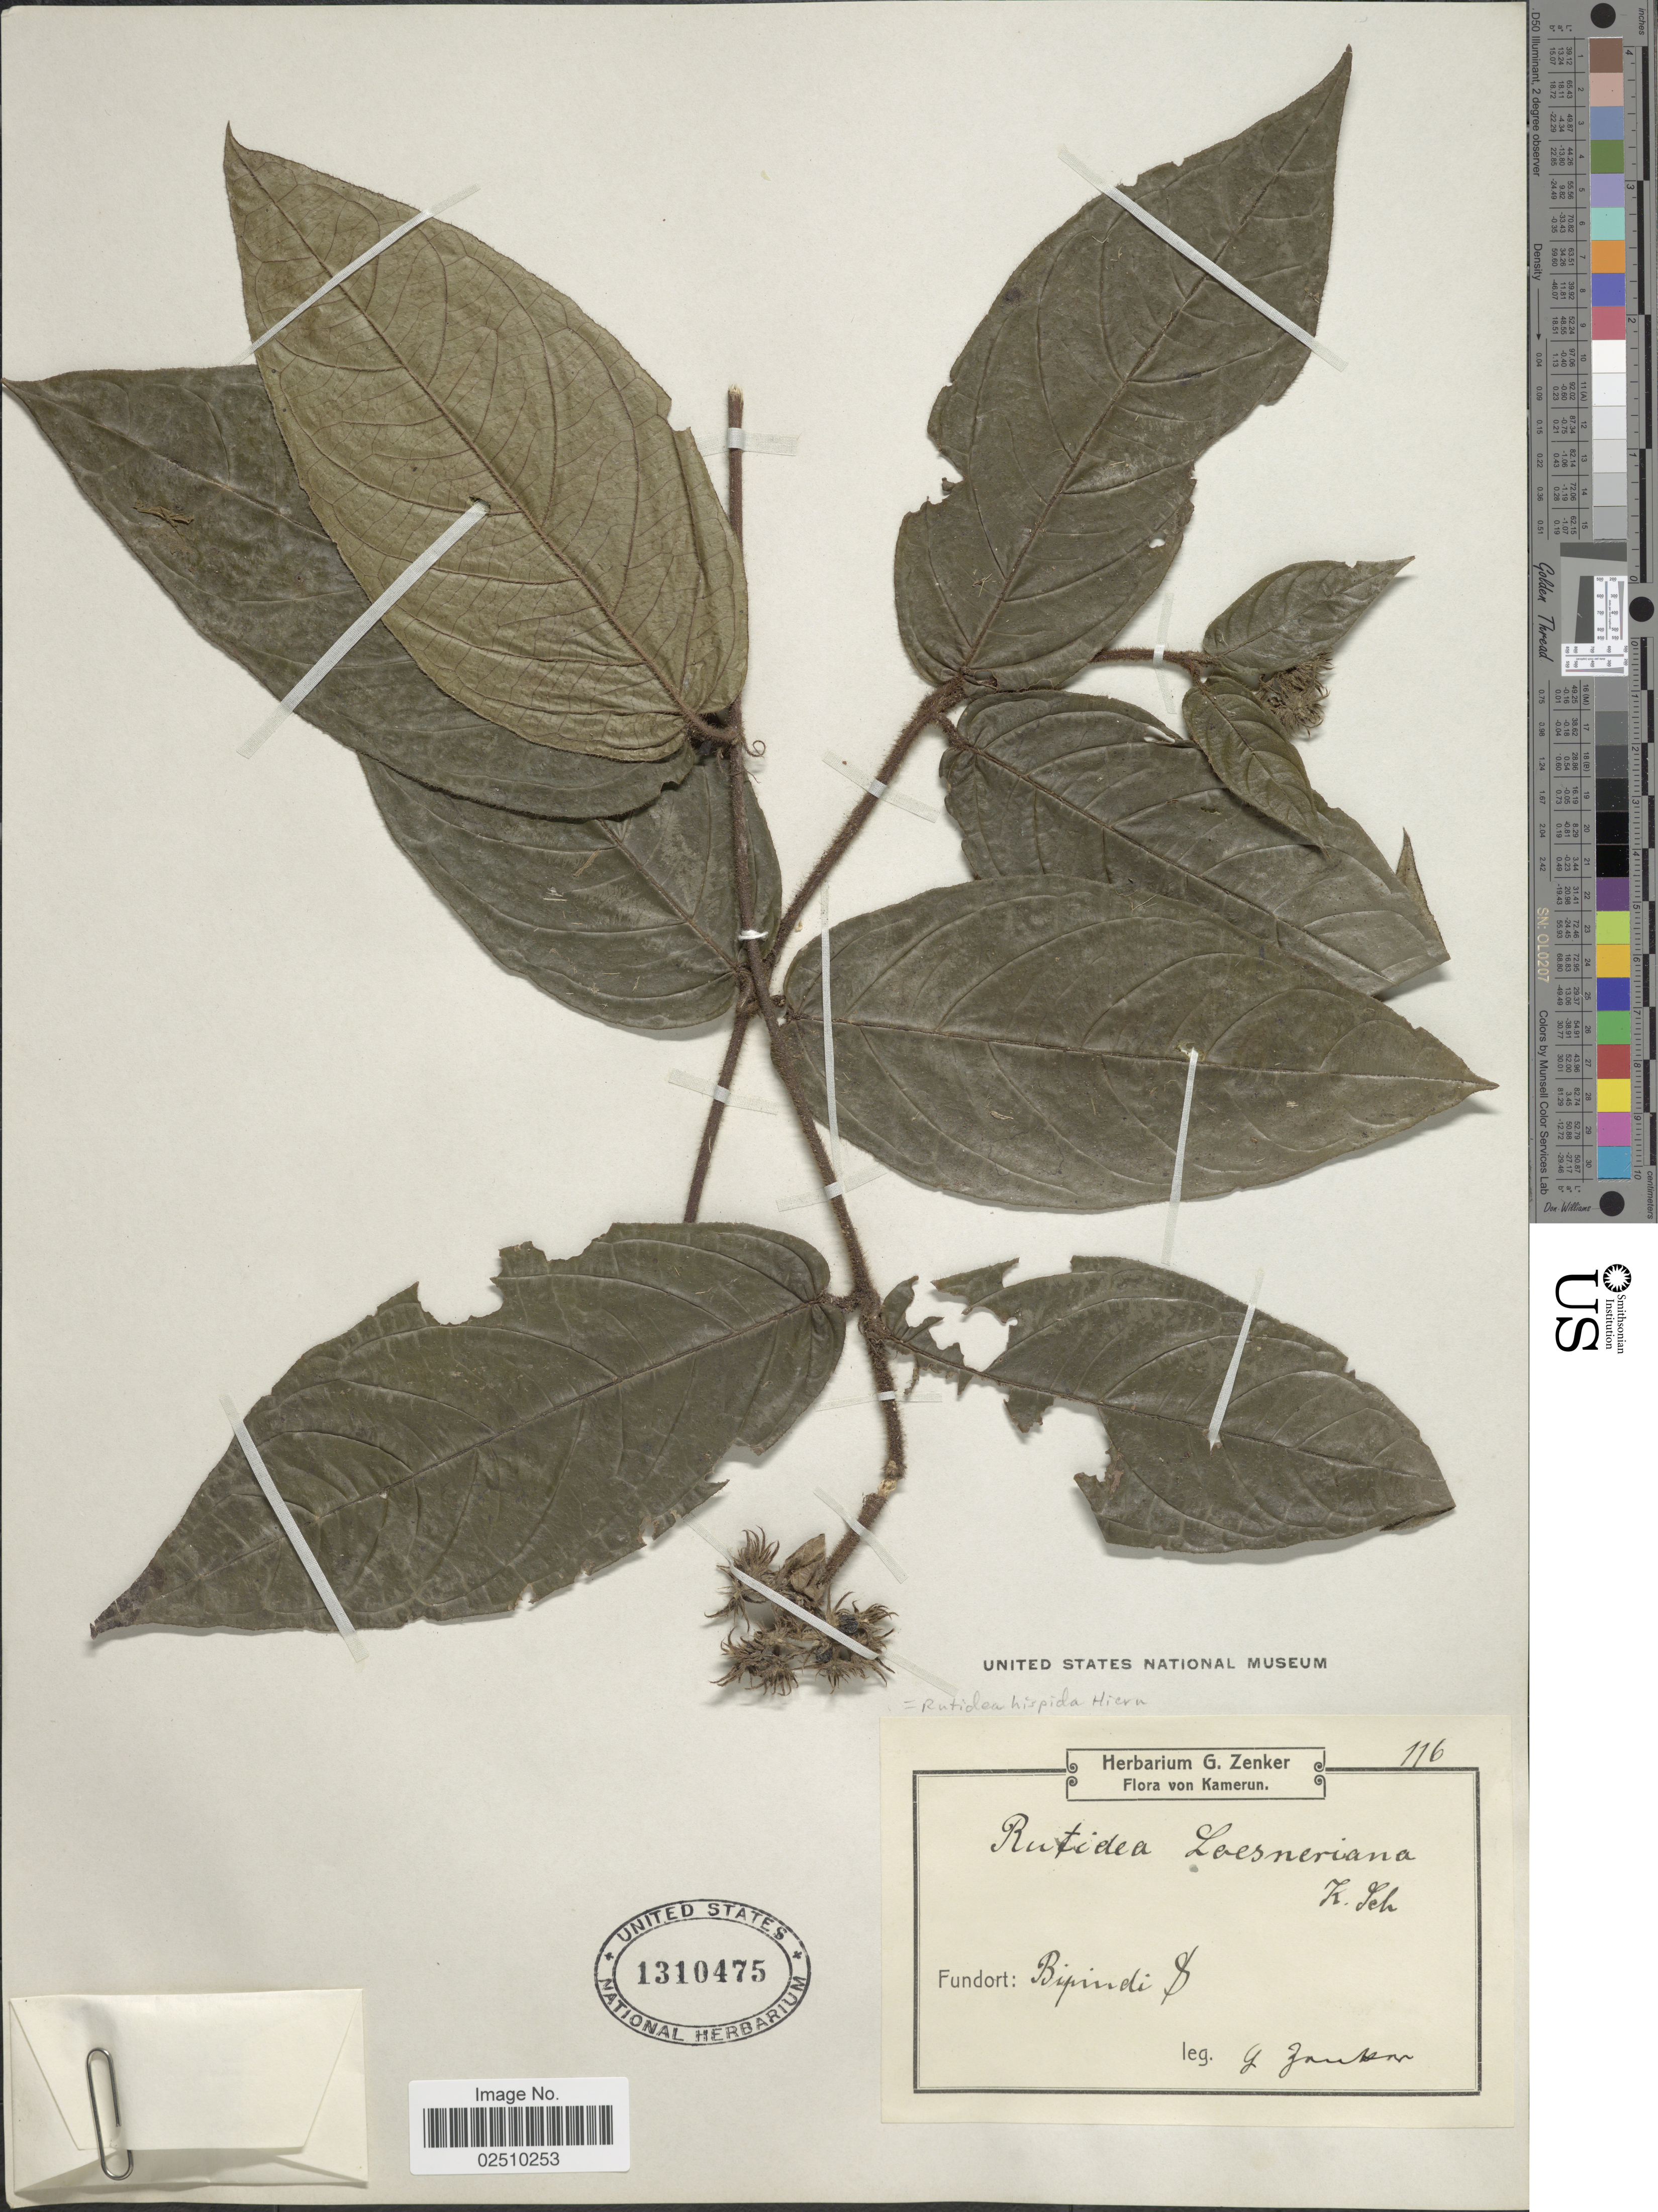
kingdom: Plantae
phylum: Tracheophyta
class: Magnoliopsida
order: Gentianales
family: Rubiaceae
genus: Rutidea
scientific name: Rutidea hispida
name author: Hiern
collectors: G. A. Zenker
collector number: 116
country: Cameroon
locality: Kamerun. Bipindi S.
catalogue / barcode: US 1310475